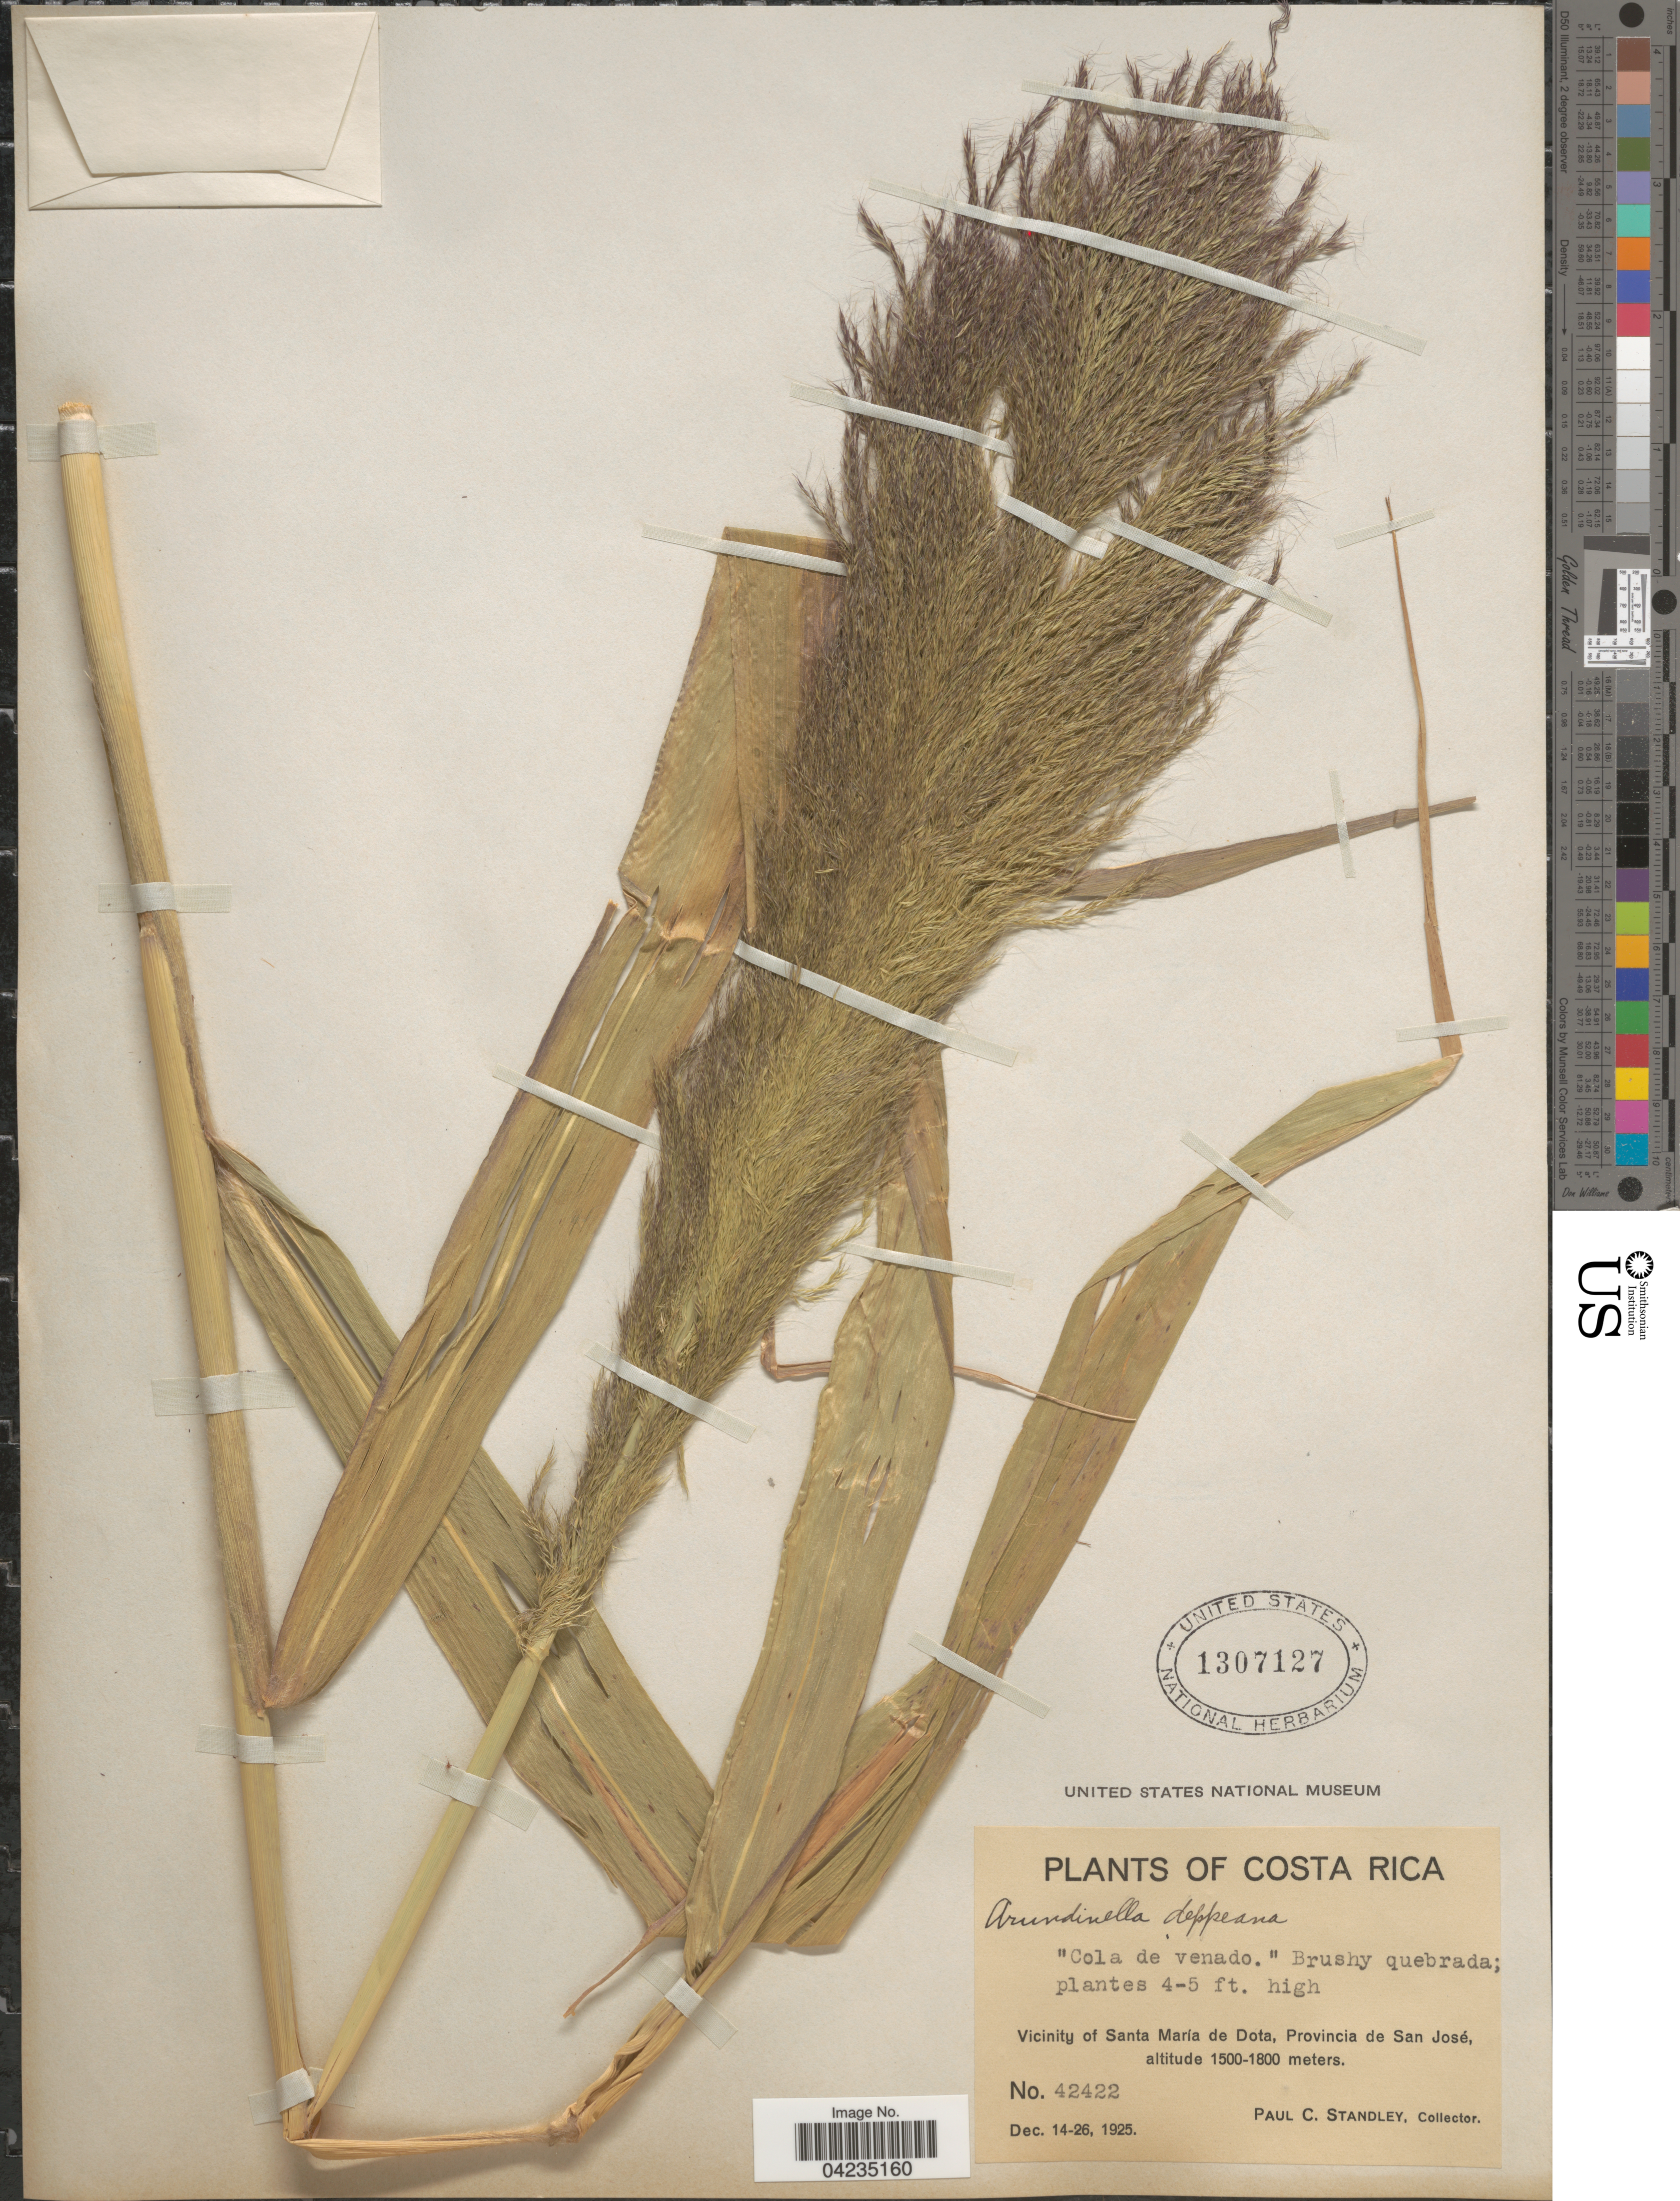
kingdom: Plantae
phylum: Tracheophyta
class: Liliopsida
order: Poales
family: Poaceae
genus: Arundinella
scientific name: Arundinella deppeana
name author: Nees ex Steud.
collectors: P. C. Standley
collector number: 42422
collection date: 1925-12-14/1925-12-26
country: Costa Rica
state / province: San José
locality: Vicinity of Santa María de Dota.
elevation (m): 1500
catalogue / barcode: US 1307127